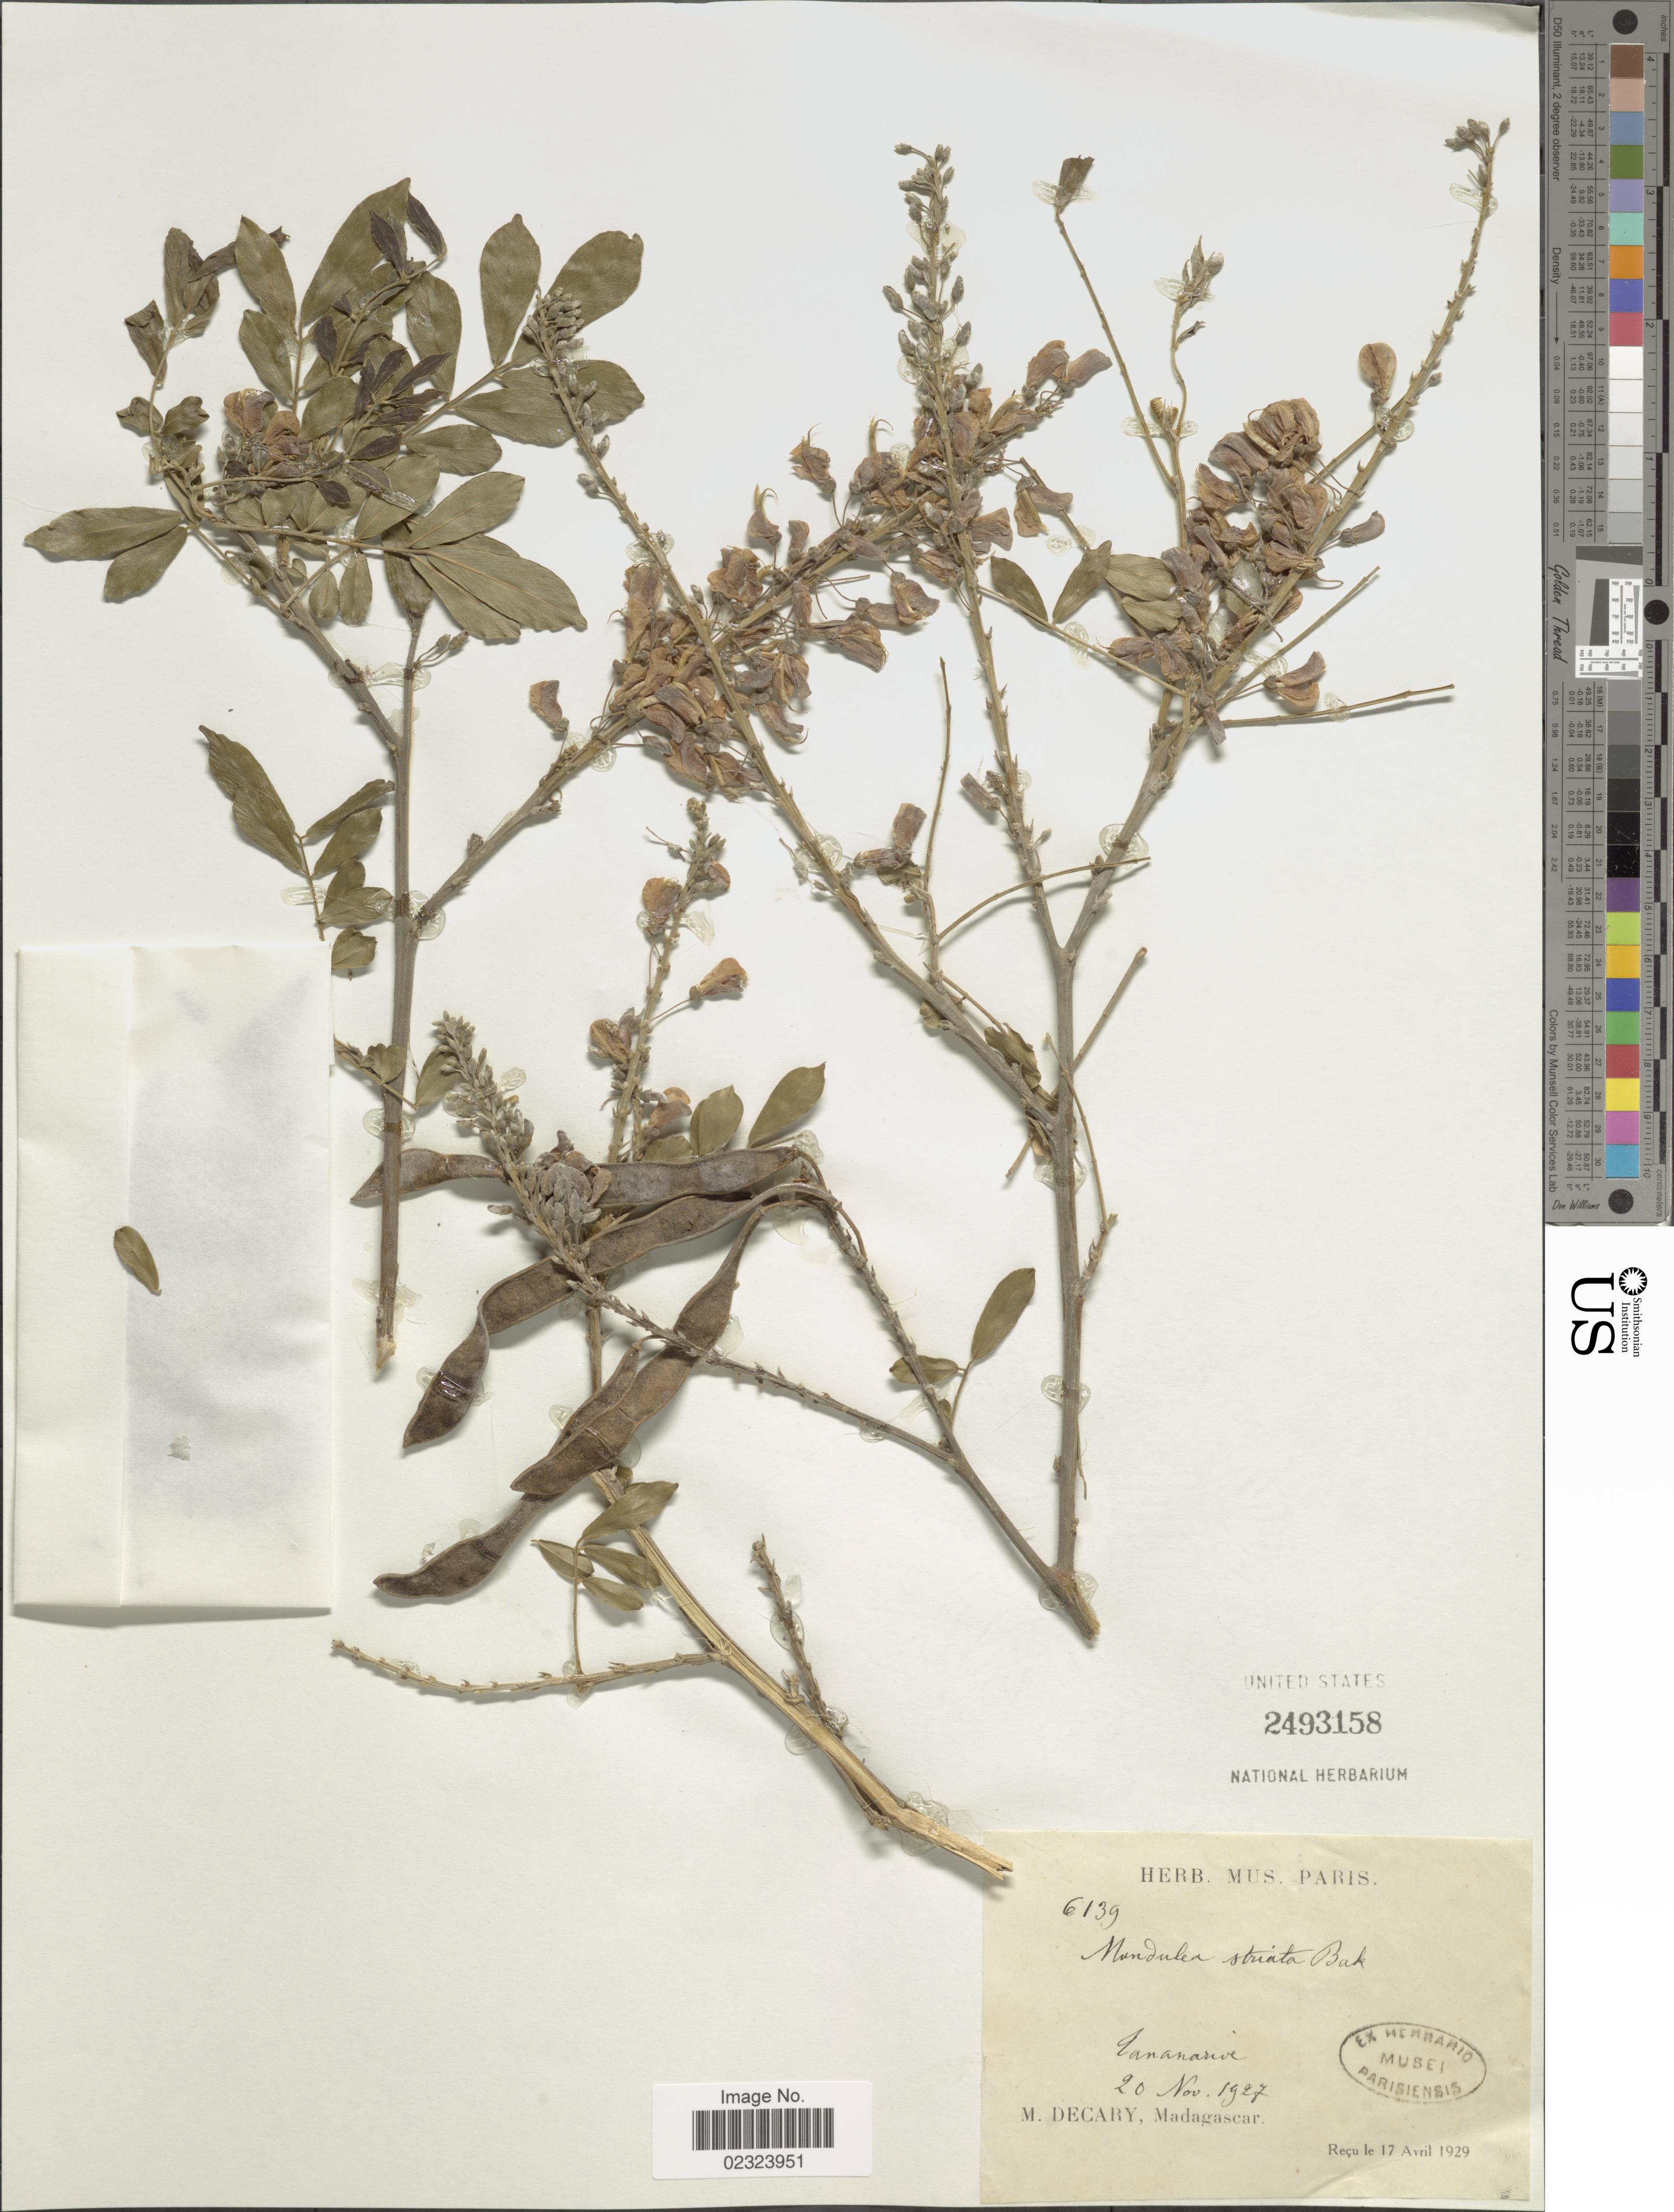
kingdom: Plantae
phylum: Tracheophyta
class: Magnoliopsida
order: Fabales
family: Fabaceae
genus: Mundulea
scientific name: Mundulea striata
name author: (Bojer) Baill.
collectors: R. Decary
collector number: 6139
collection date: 1927-11-20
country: Madagascar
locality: Tananarive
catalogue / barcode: US 2493158